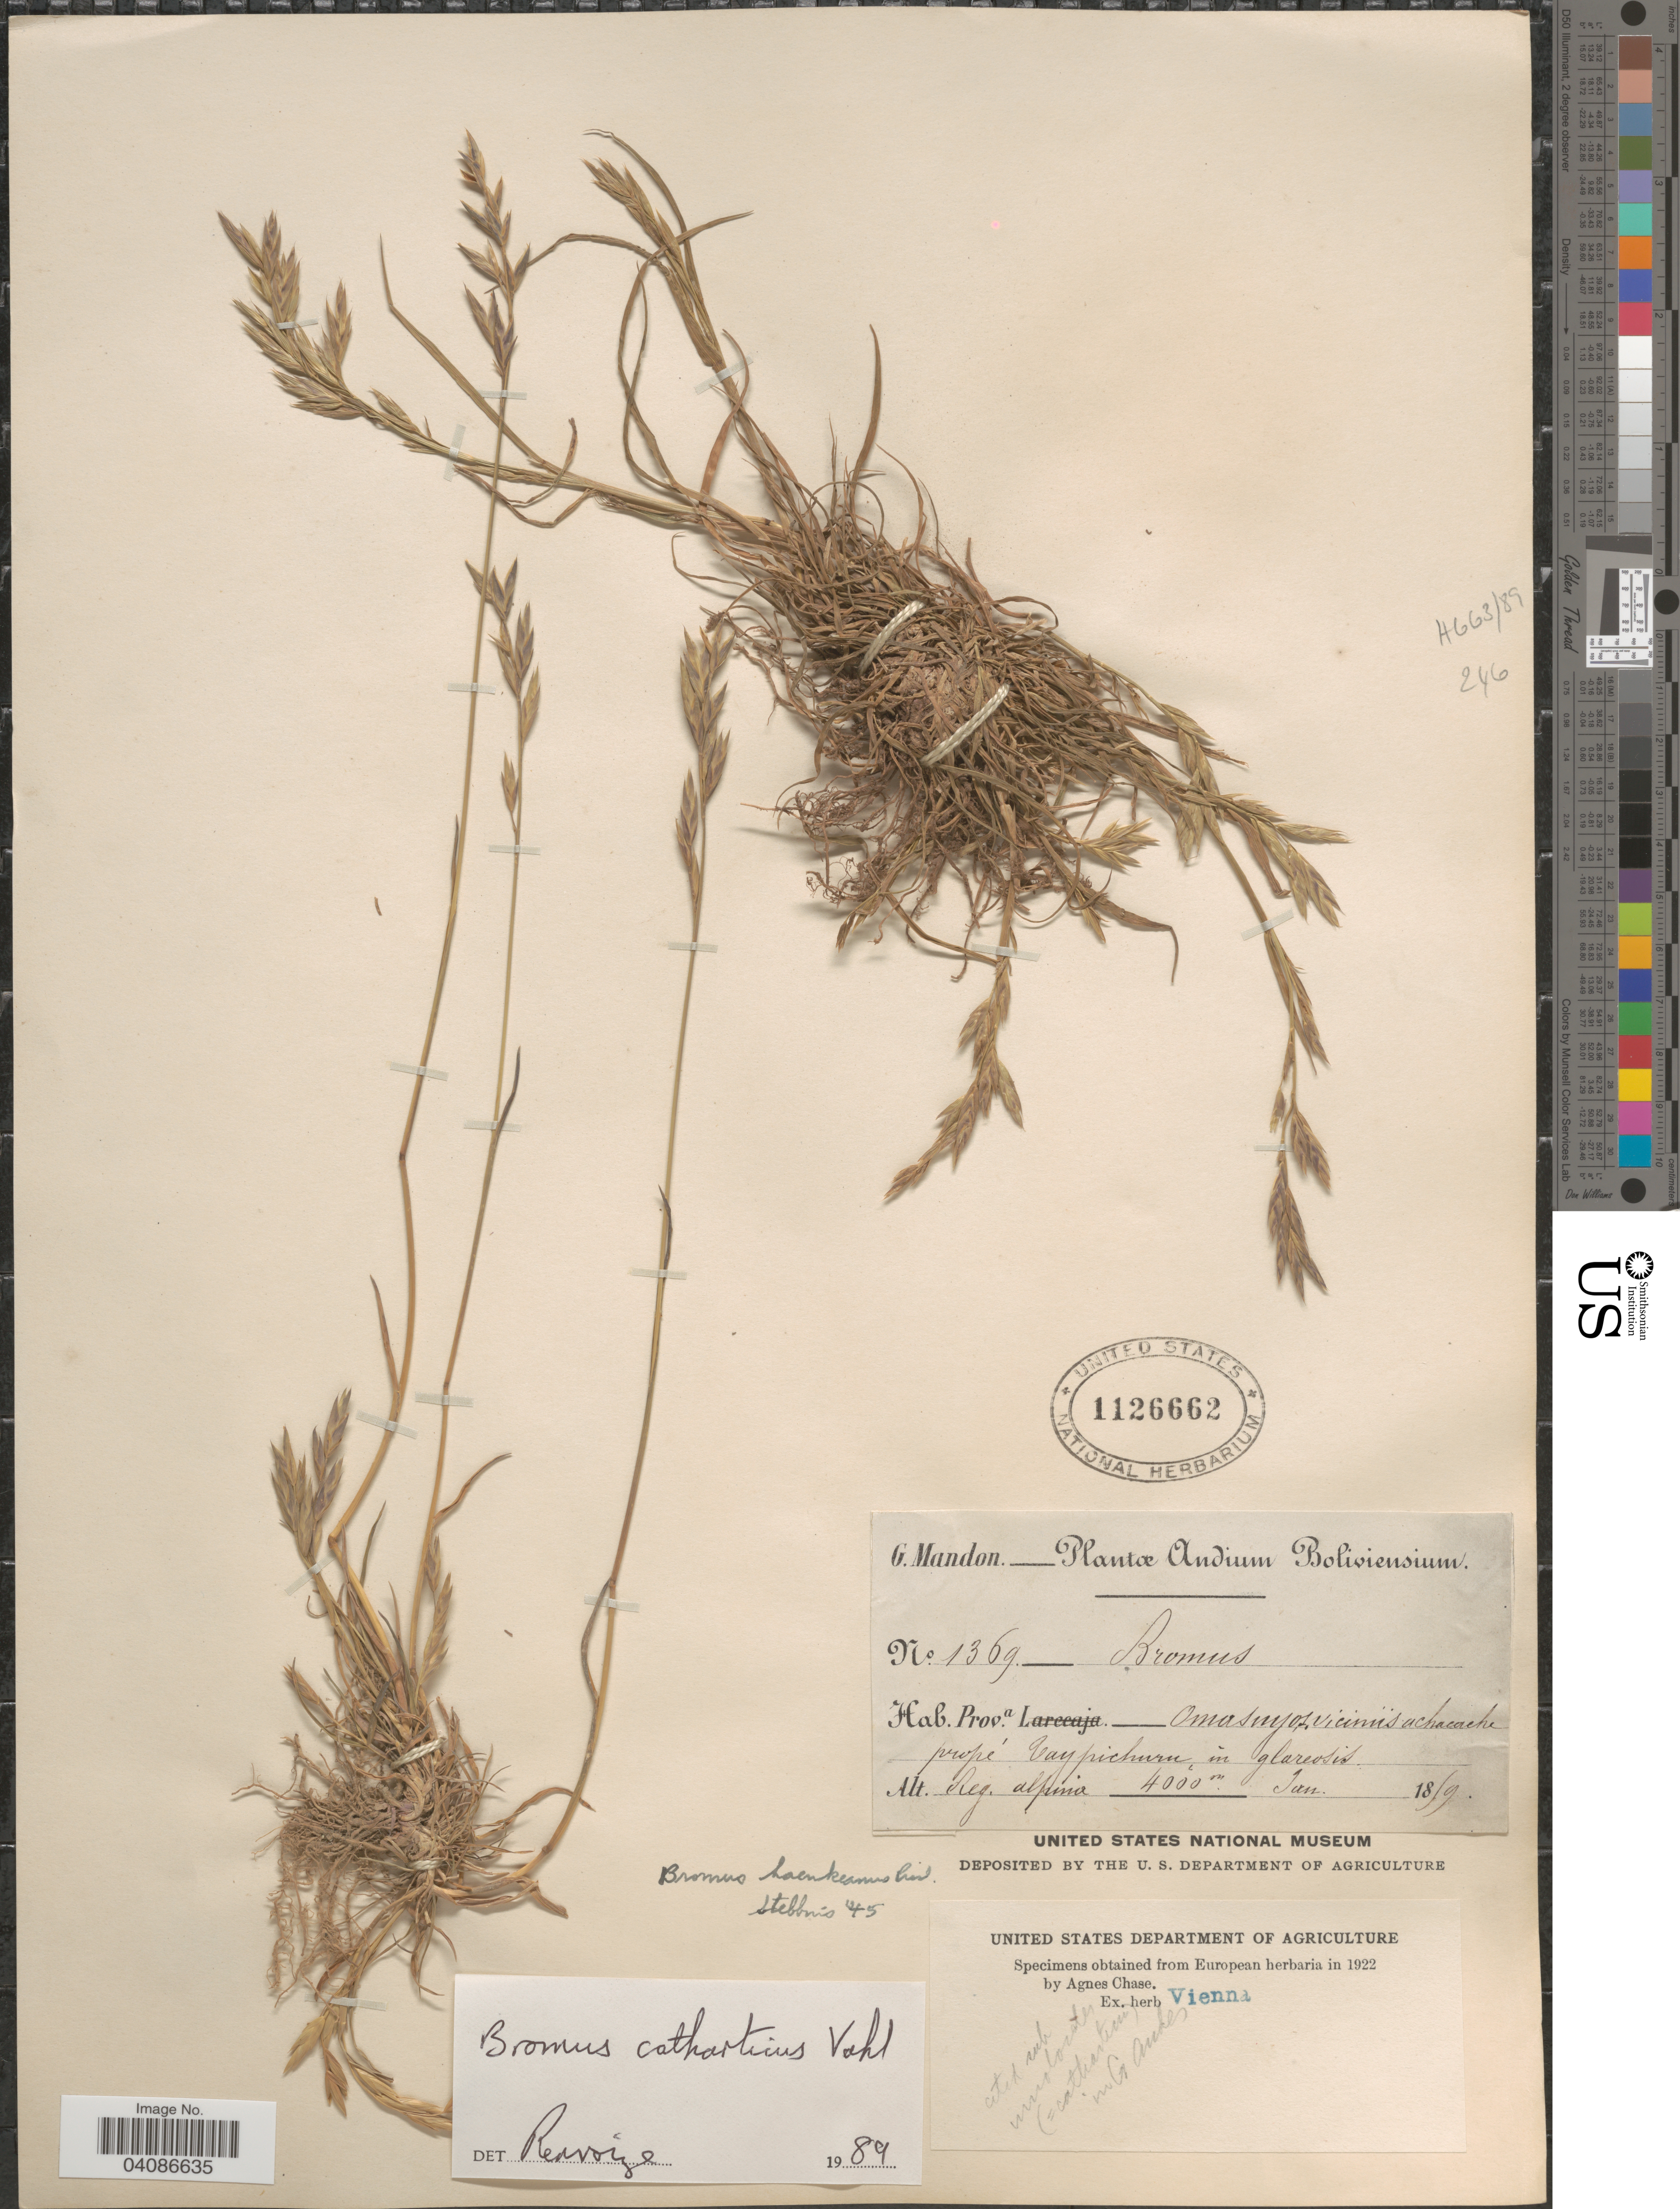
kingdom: Plantae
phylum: Tracheophyta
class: Liliopsida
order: Poales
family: Poaceae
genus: Bromus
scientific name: Bromus catharticus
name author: Vahl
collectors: G. Mandon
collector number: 1369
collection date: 1859-06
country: Bolivia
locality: Andium Boliviensium. Prov.a Omasuyos viciniis achacache propé pichuru in glareosis.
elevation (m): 4000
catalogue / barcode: US 1126662